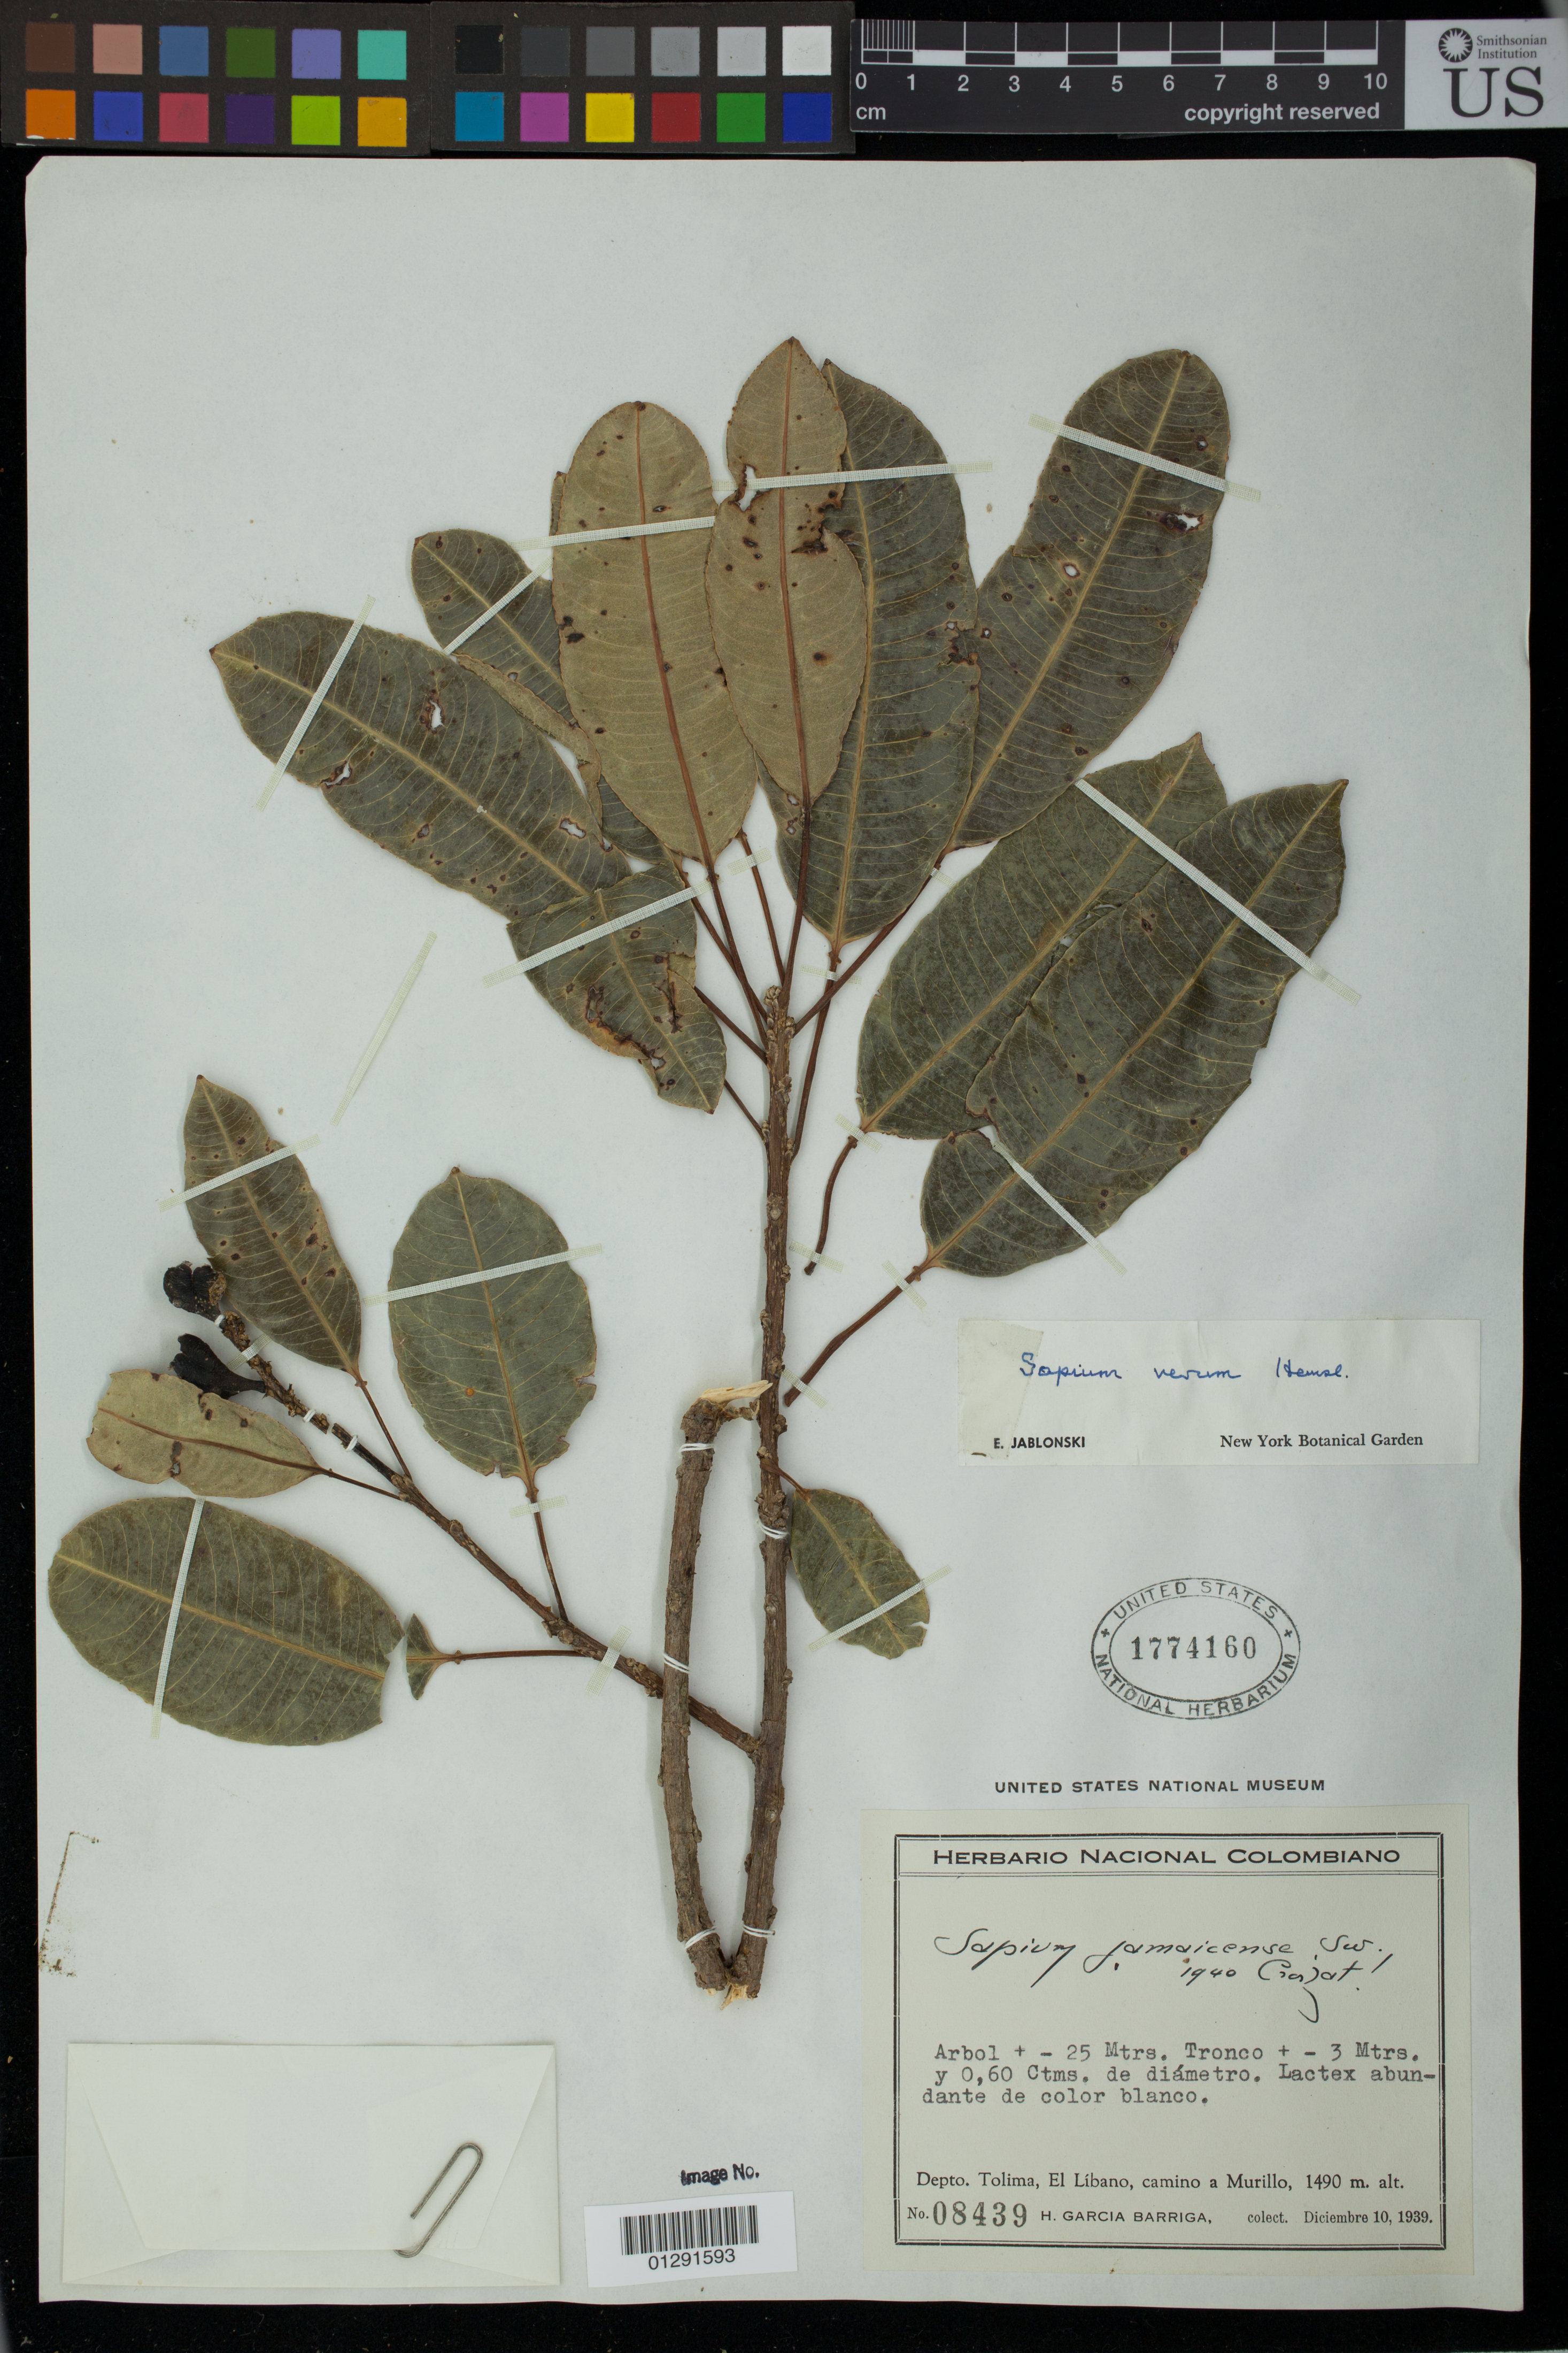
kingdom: Plantae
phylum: Tracheophyta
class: Magnoliopsida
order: Malpighiales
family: Euphorbiaceae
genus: Sapium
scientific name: Sapium stylare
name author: Müll. Arg.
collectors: H. García Barriga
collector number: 08439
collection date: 1939-12-10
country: Colombia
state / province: Tolima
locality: El Líbano, camino a Murillo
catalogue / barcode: US 1774160